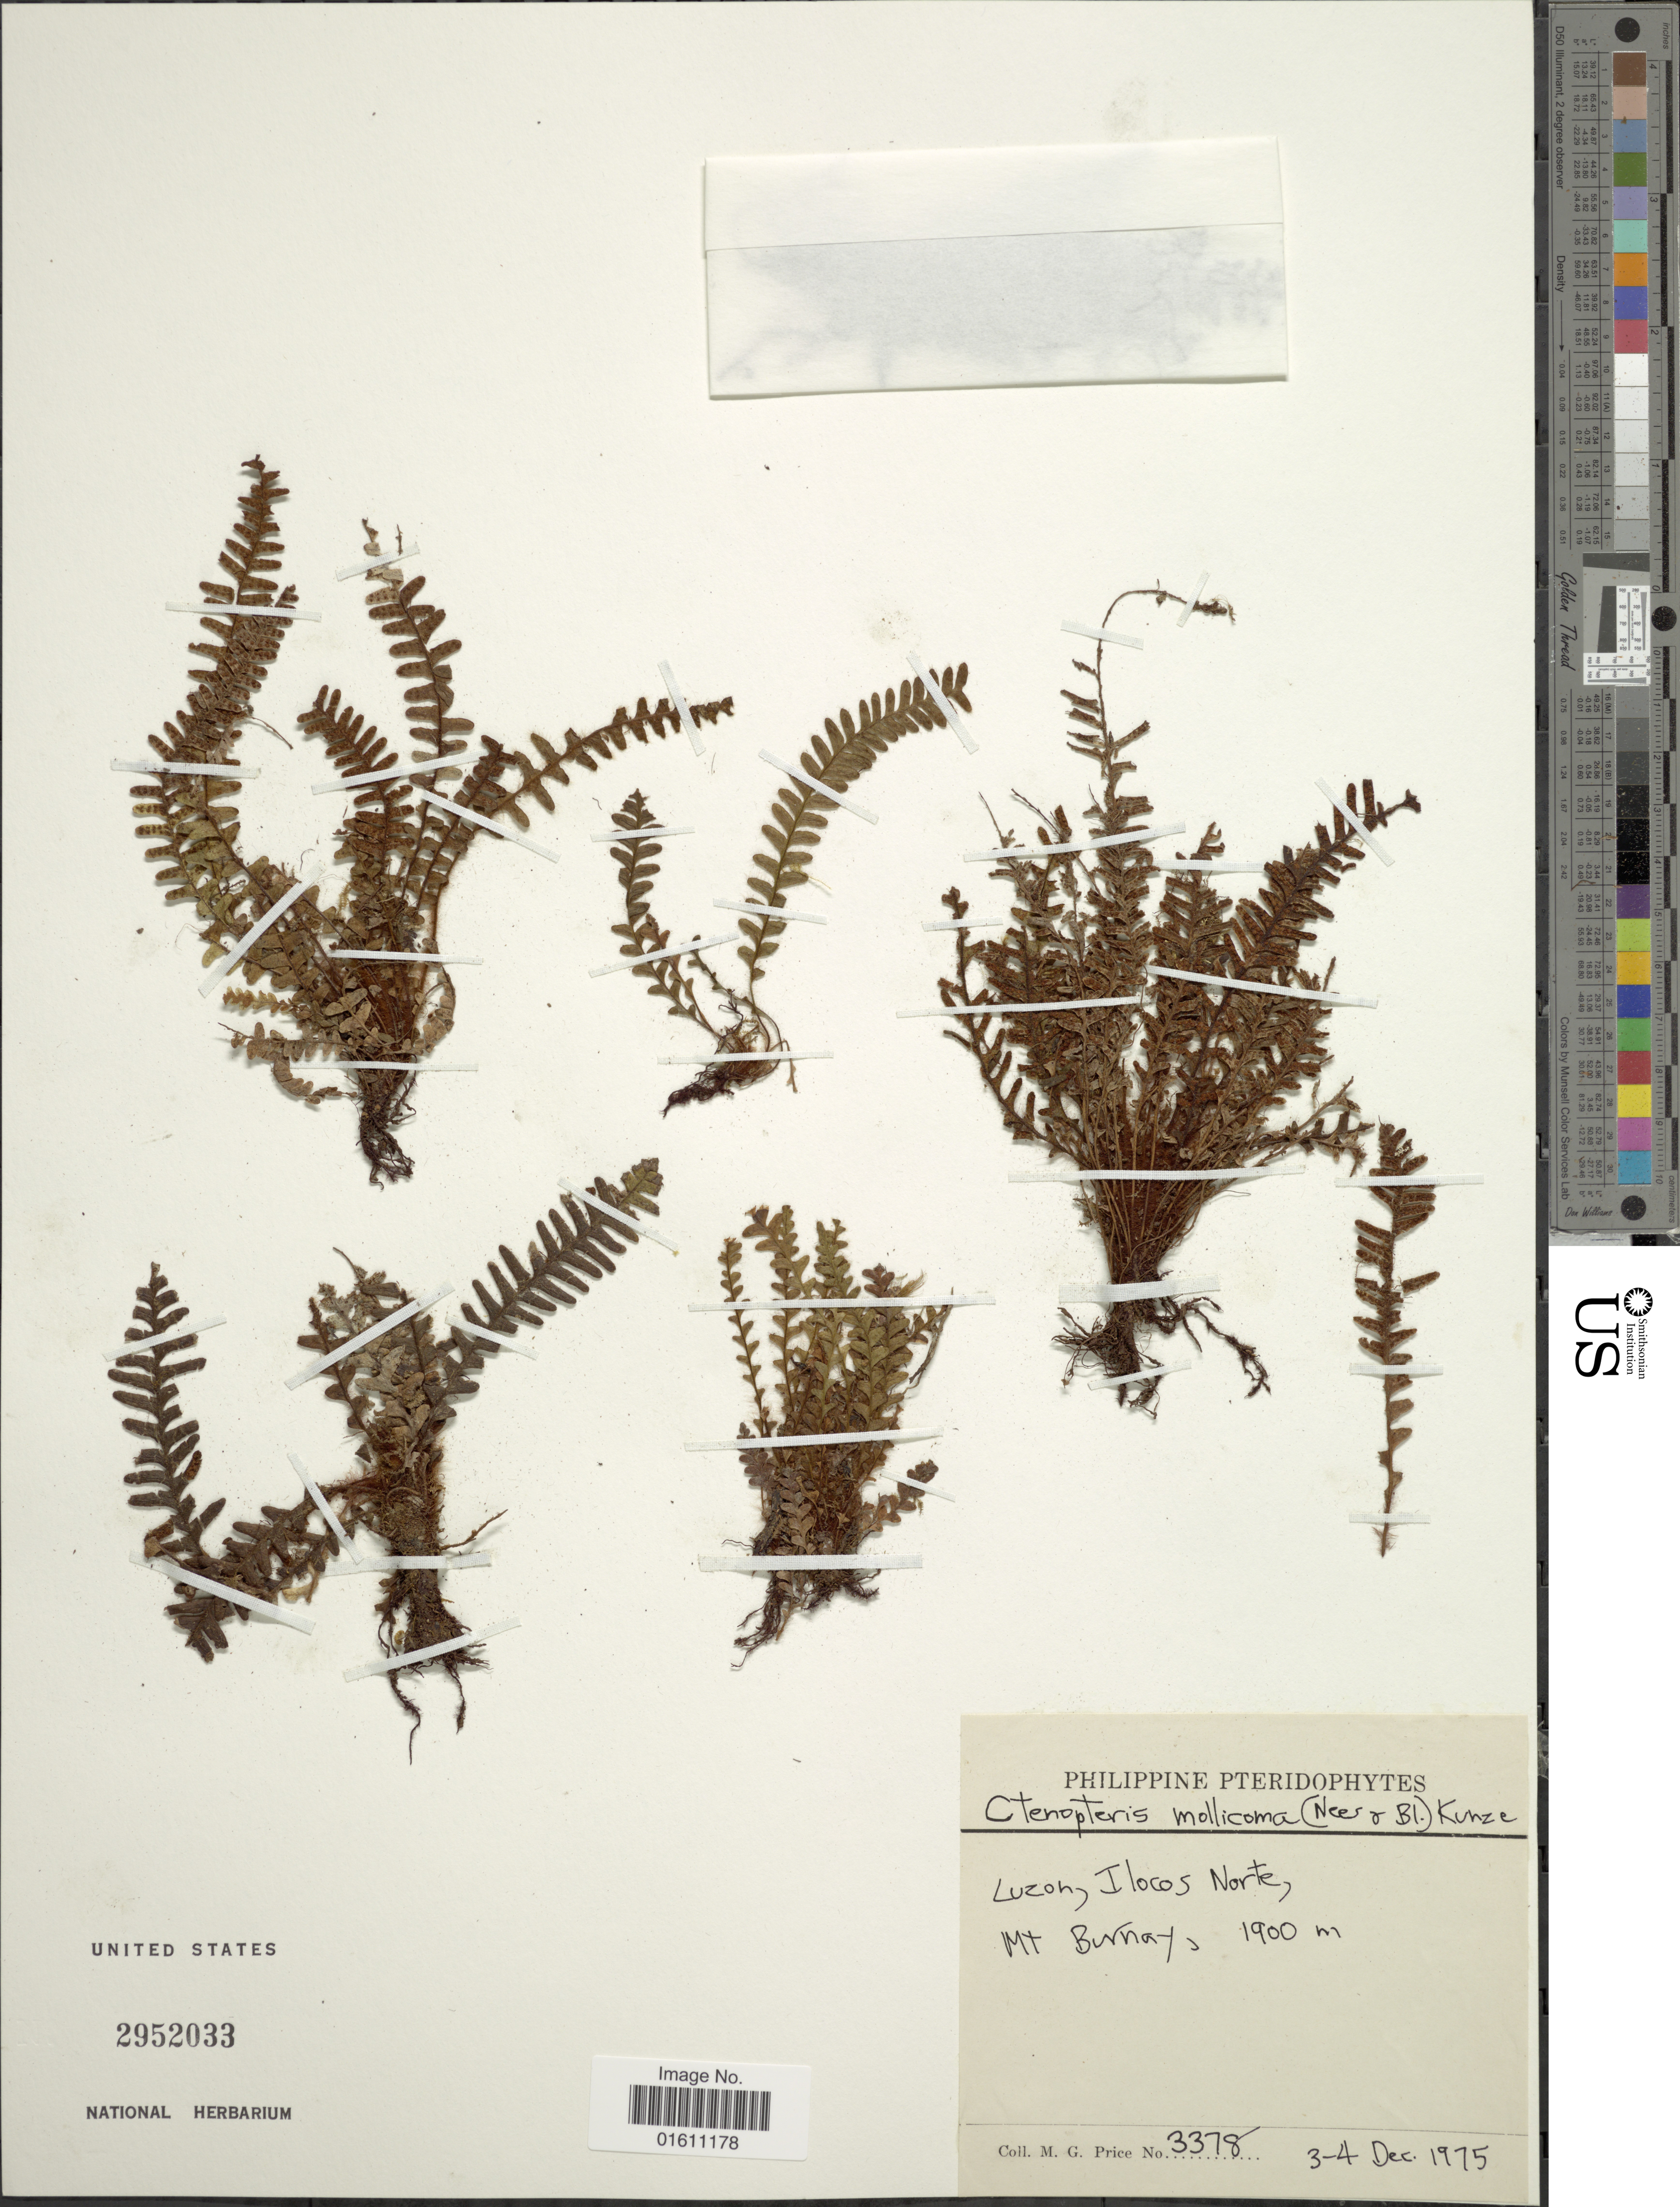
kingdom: Plantae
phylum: Tracheophyta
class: Polypodiopsida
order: Polypodiales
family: Polypodiaceae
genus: Dasygrammitis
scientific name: Dasygrammitis mollicoma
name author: (Nees & Blume) Parris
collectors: M. G. Price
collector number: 3378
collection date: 1975-12-03/1975-12-04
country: Philippines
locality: Philippine, Luzon, Ilocos Norte, Mt Burnay.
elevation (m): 1900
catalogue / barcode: US 2952033